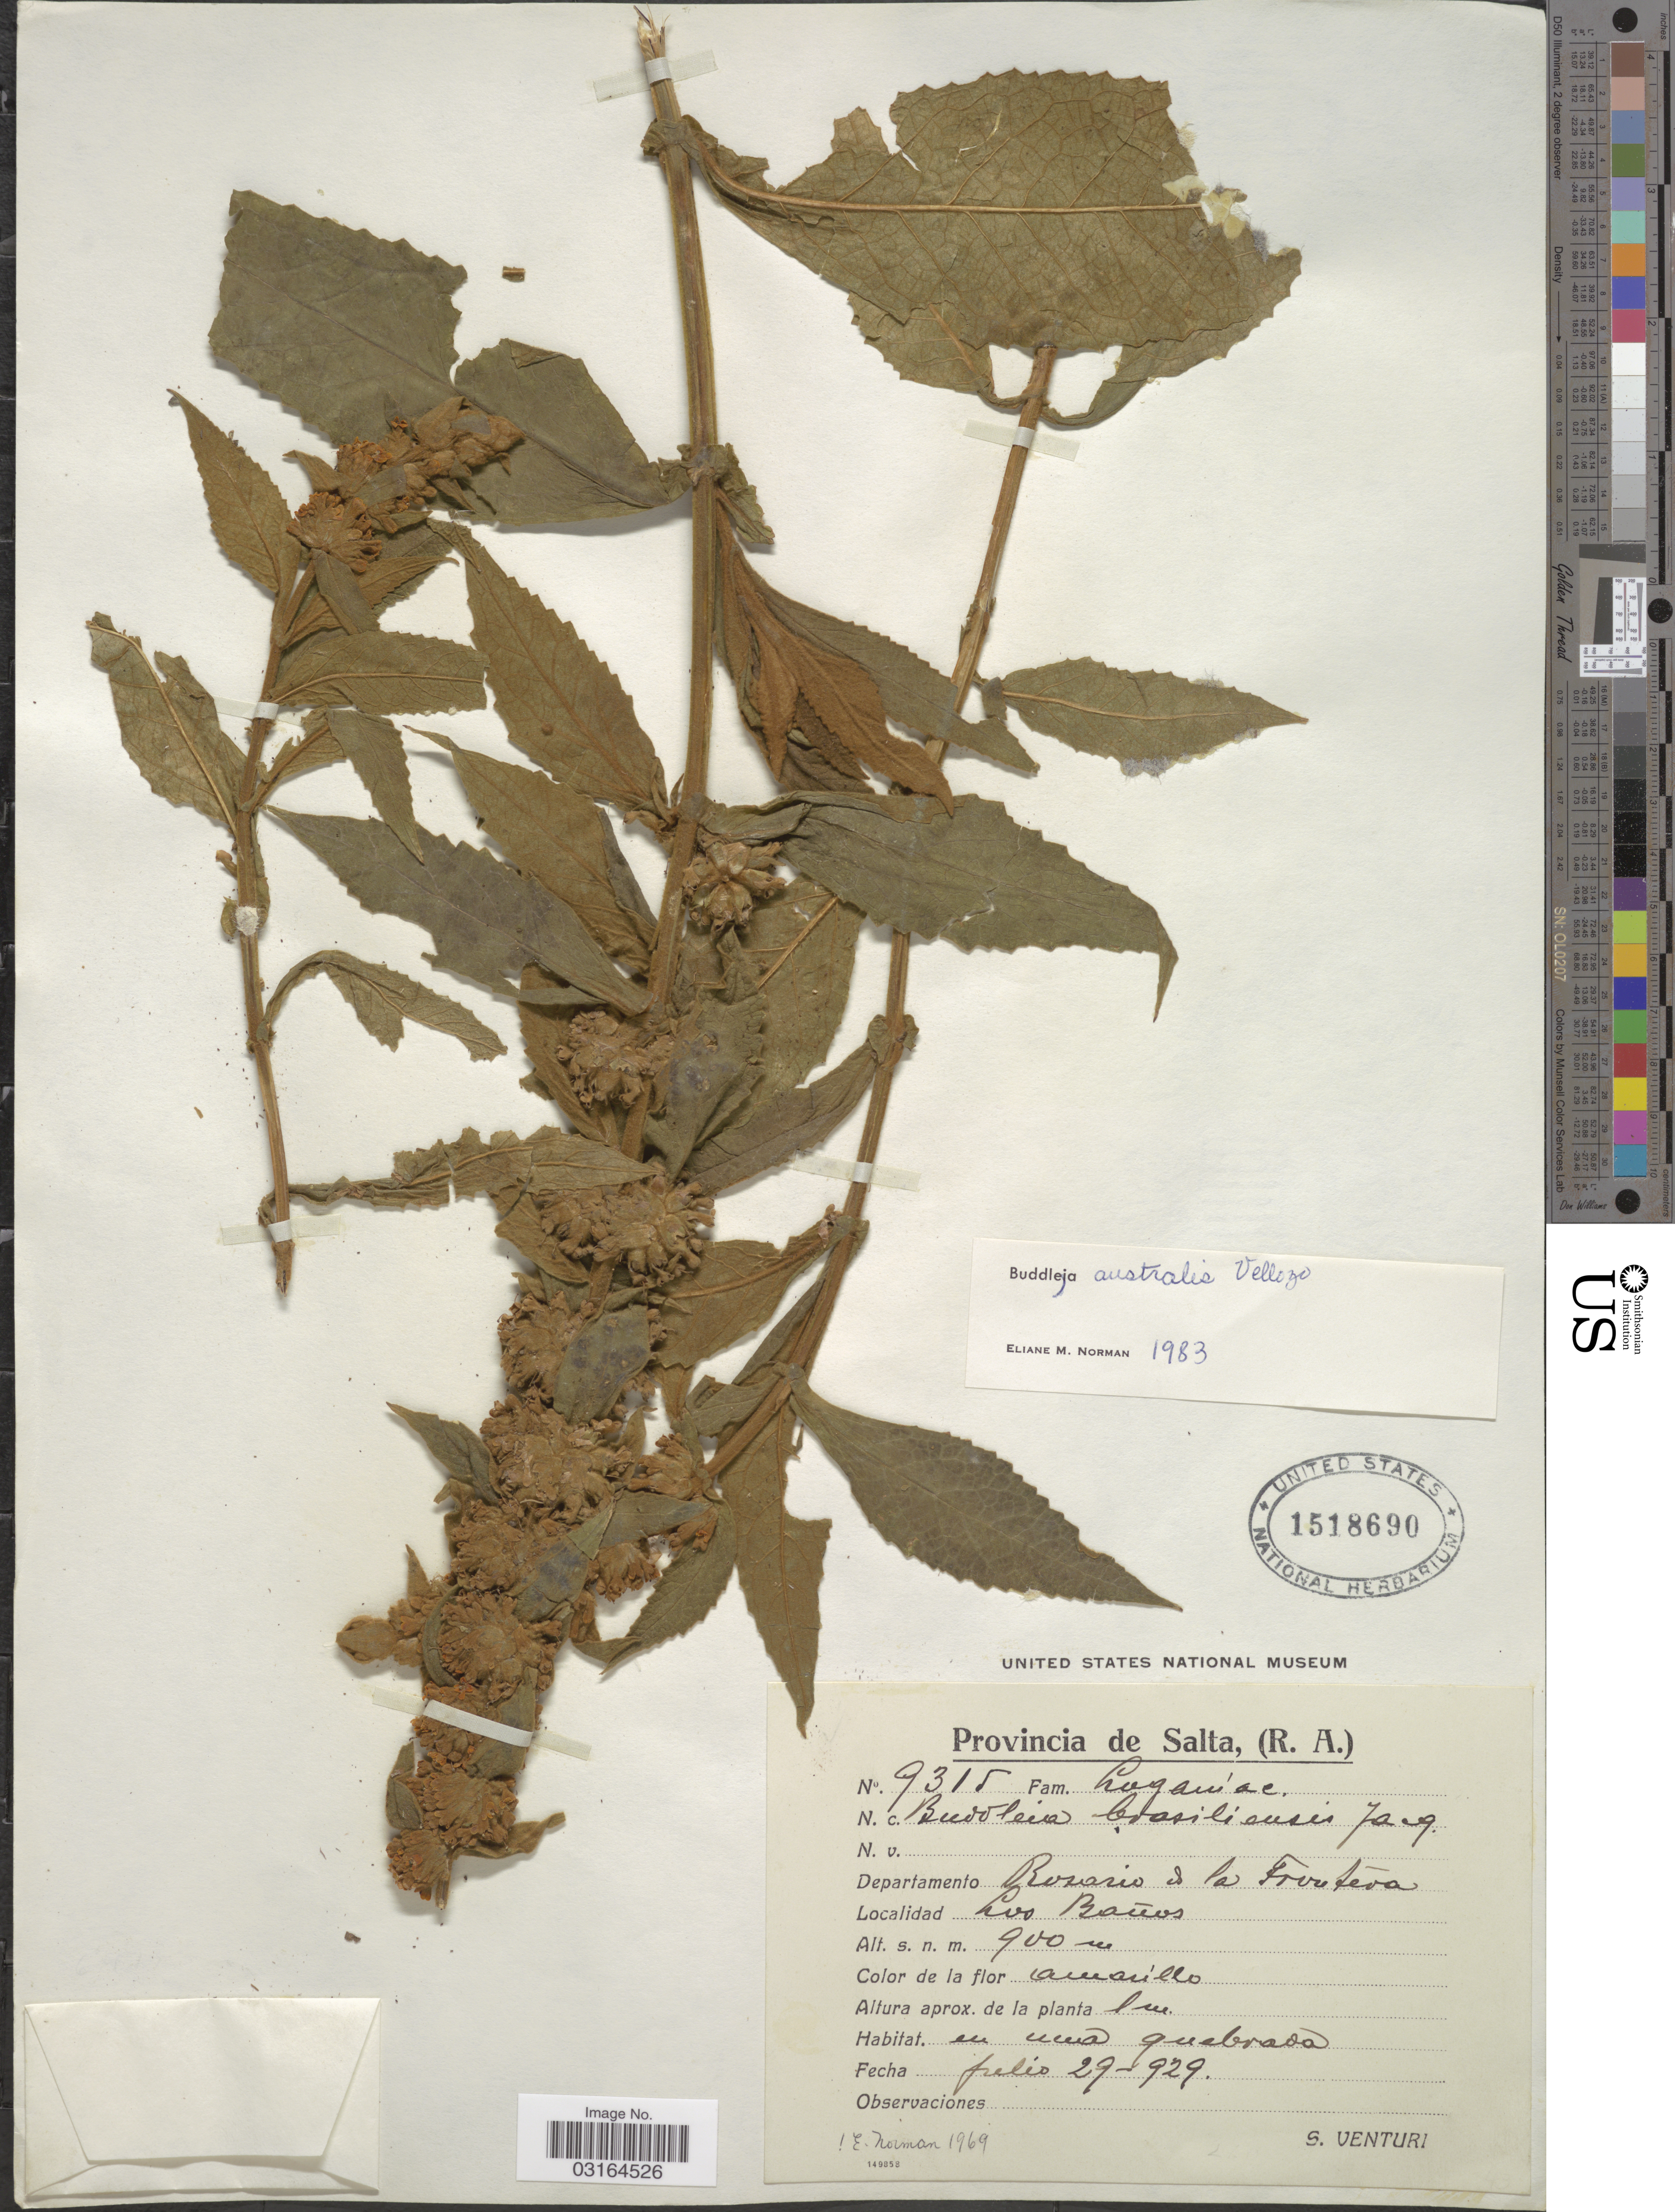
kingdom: Plantae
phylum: Tracheophyta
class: Magnoliopsida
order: Lamiales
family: Scrophulariaceae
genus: Buddleja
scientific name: Buddleja stachyoides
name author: Cham. & Schltdl.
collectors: S. Venturi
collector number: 9315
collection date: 1929-07-29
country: Argentina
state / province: Salta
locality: Provincia de Salta, (R. A.). Departamento Rosario de la Frontéra. Los Baños.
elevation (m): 900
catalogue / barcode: US 1518690